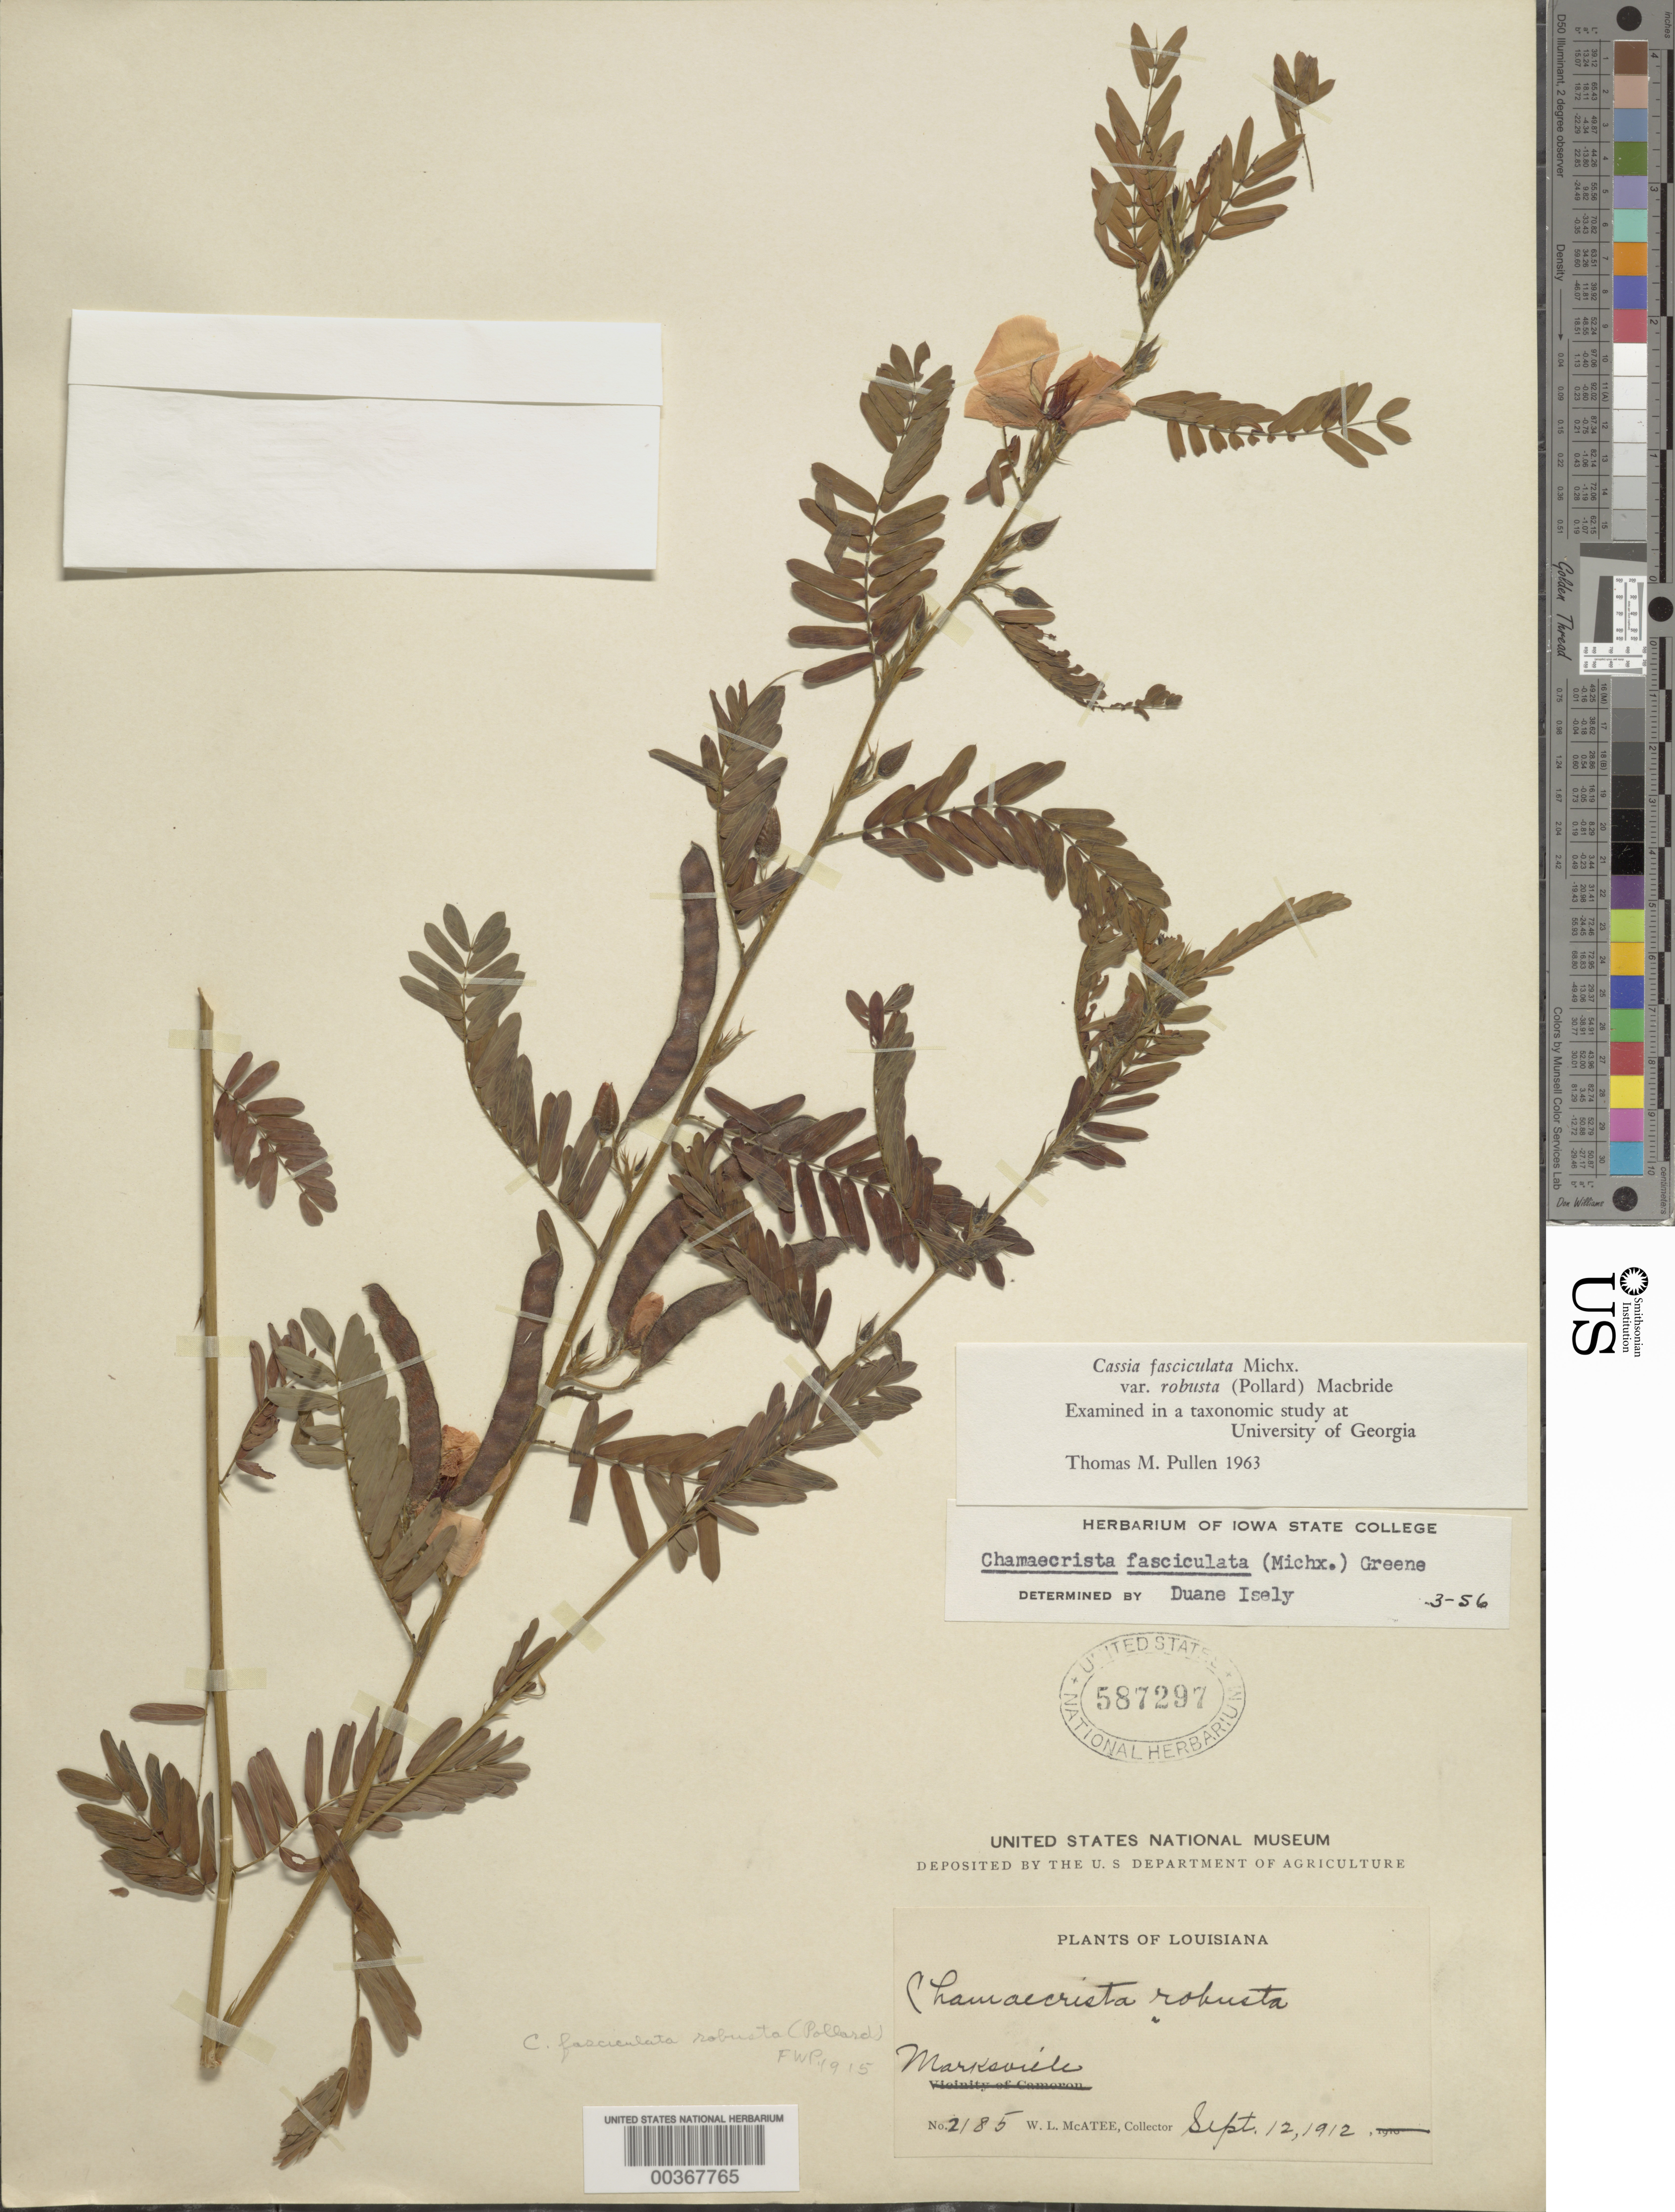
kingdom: Plantae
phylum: Tracheophyta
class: Magnoliopsida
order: Fabales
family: Fabaceae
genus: Chamaecrista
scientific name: Chamaecrista fasciculata var. robusta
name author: (Pollard) Moldenke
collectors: W. McAtee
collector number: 2185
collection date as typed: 12 Sep 1912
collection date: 1912-09-12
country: United States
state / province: Louisiana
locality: Marksville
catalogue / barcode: US 587297